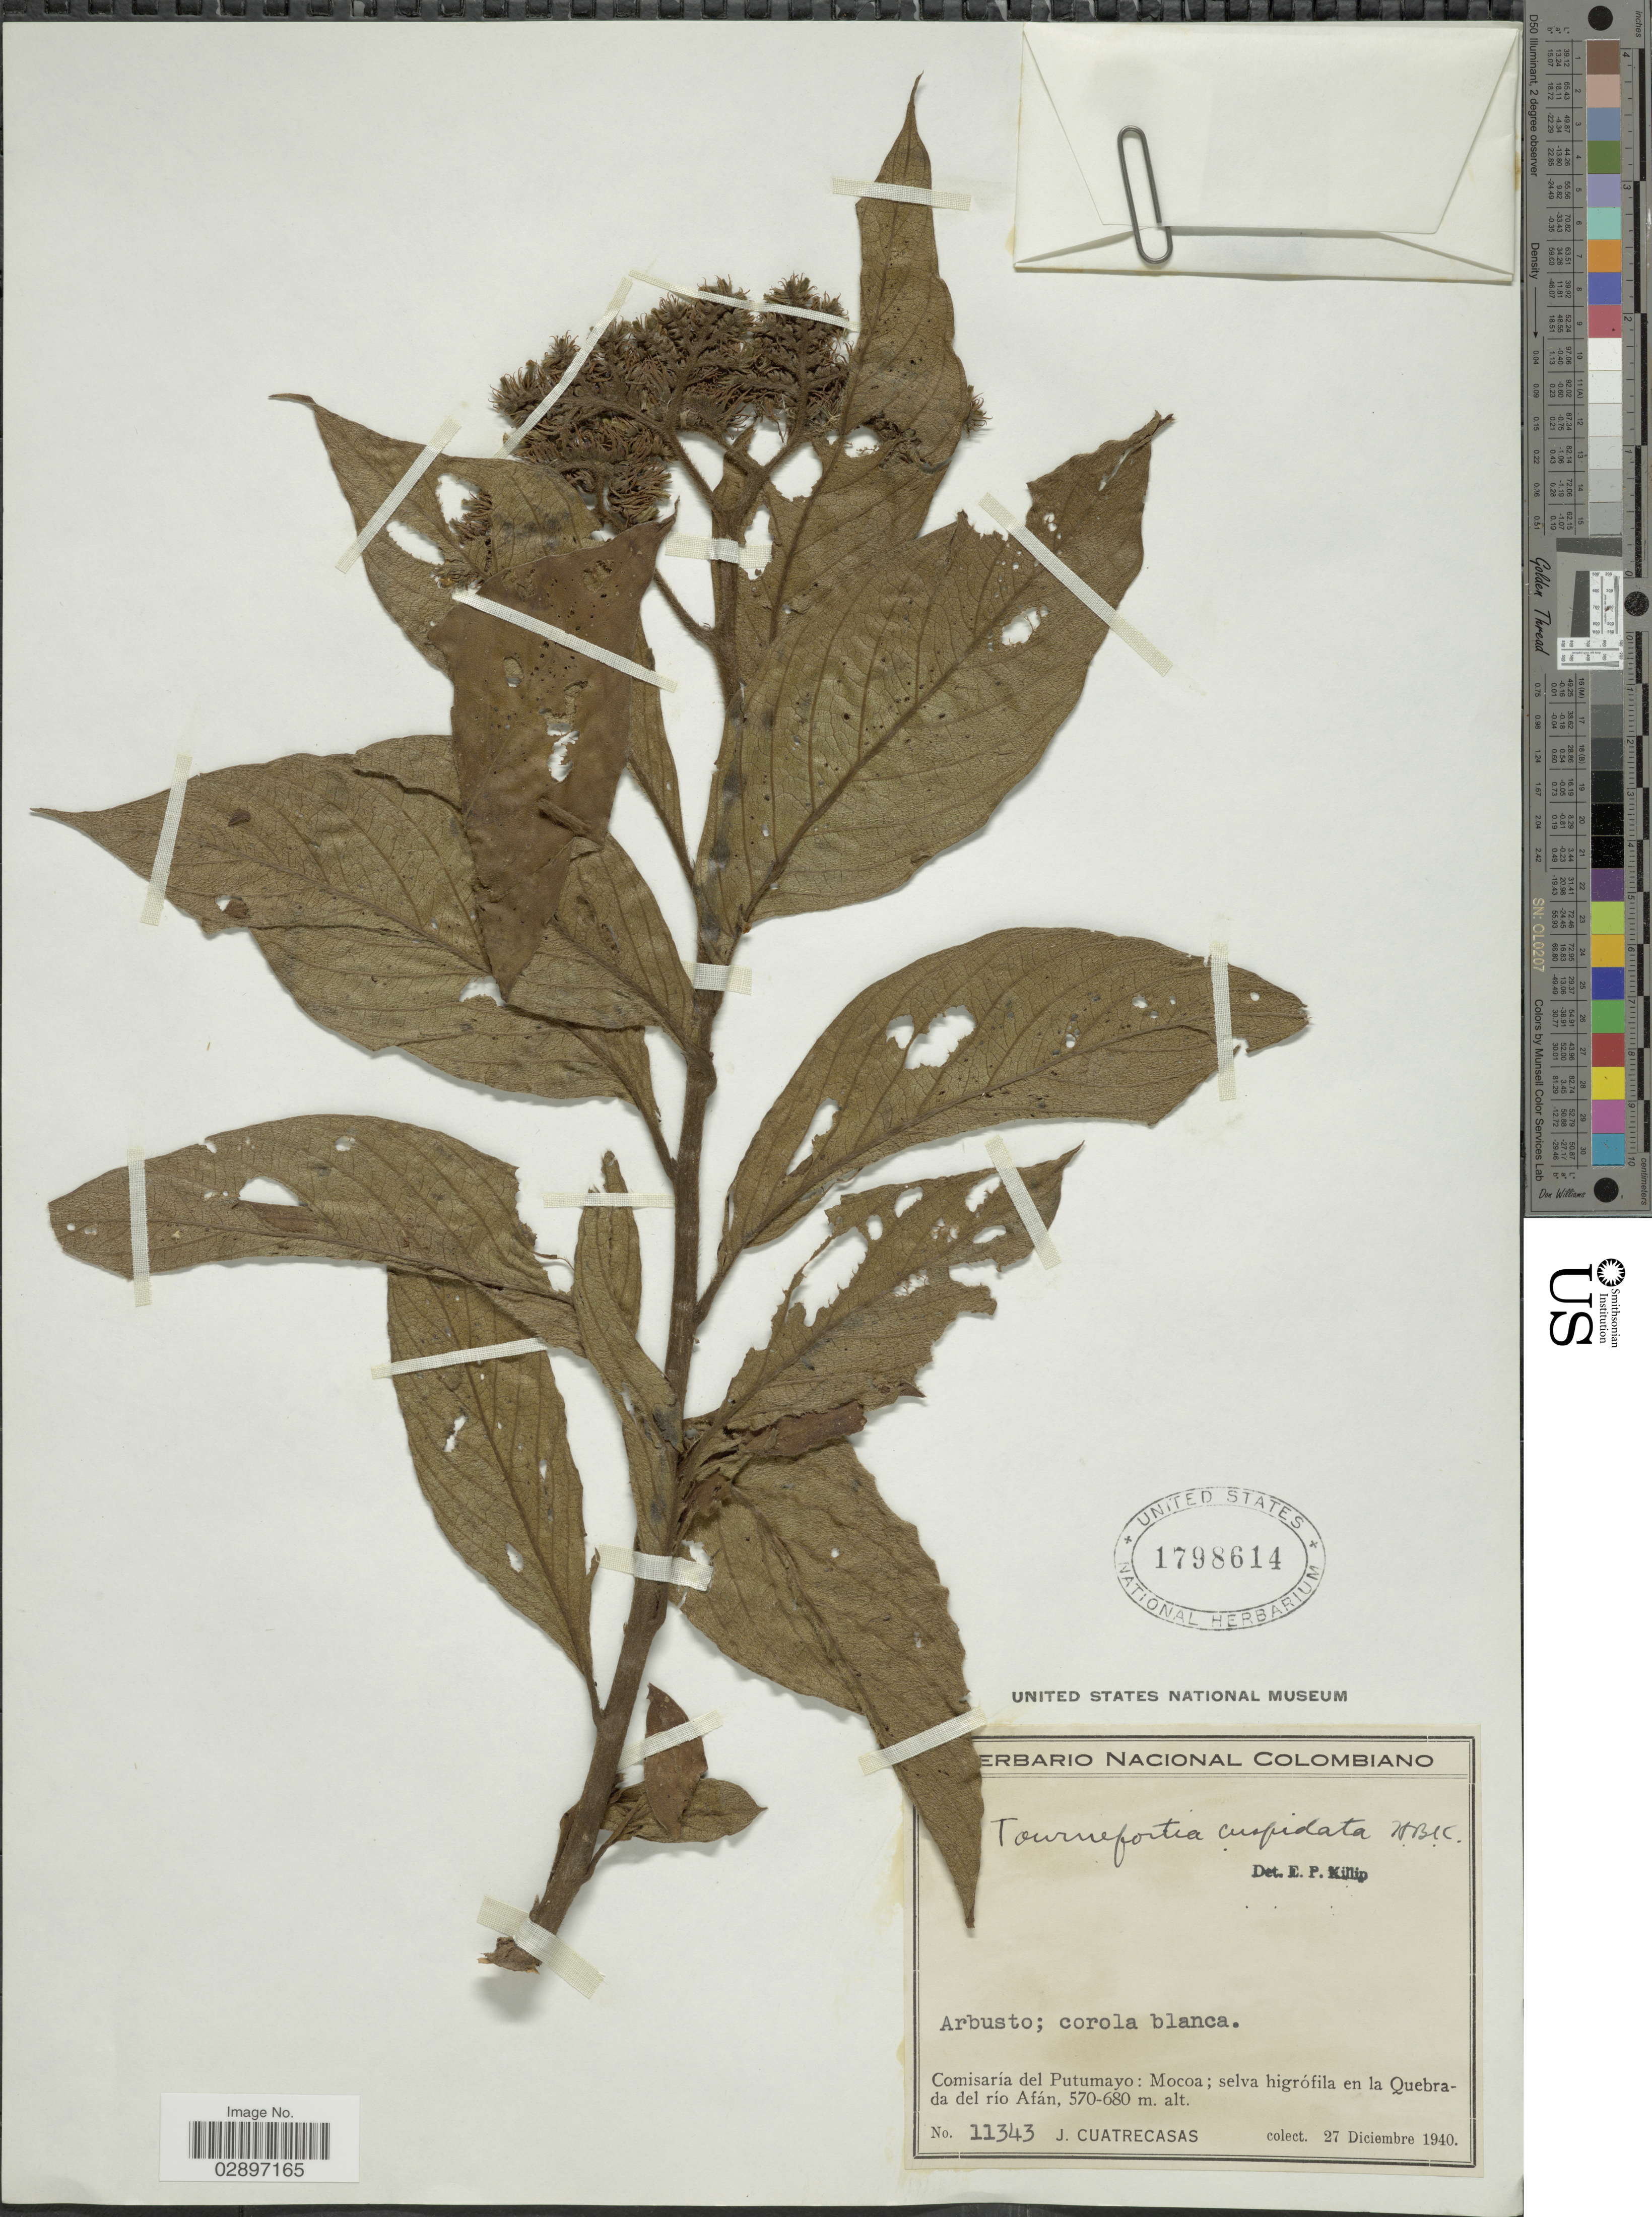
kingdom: Plantae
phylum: Tracheophyta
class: Magnoliopsida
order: Boraginales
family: Heliotropiaceae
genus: Tournefortia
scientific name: Tournefortia cuspidata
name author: Kunth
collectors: J. Cuatrecasas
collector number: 11343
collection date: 1940-12-27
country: Colombia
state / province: Putumayo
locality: Comisaría del Putumayo: Mocoa; selva higrófila en la Quebrada del río Afán.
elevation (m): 570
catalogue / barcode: US 1798614